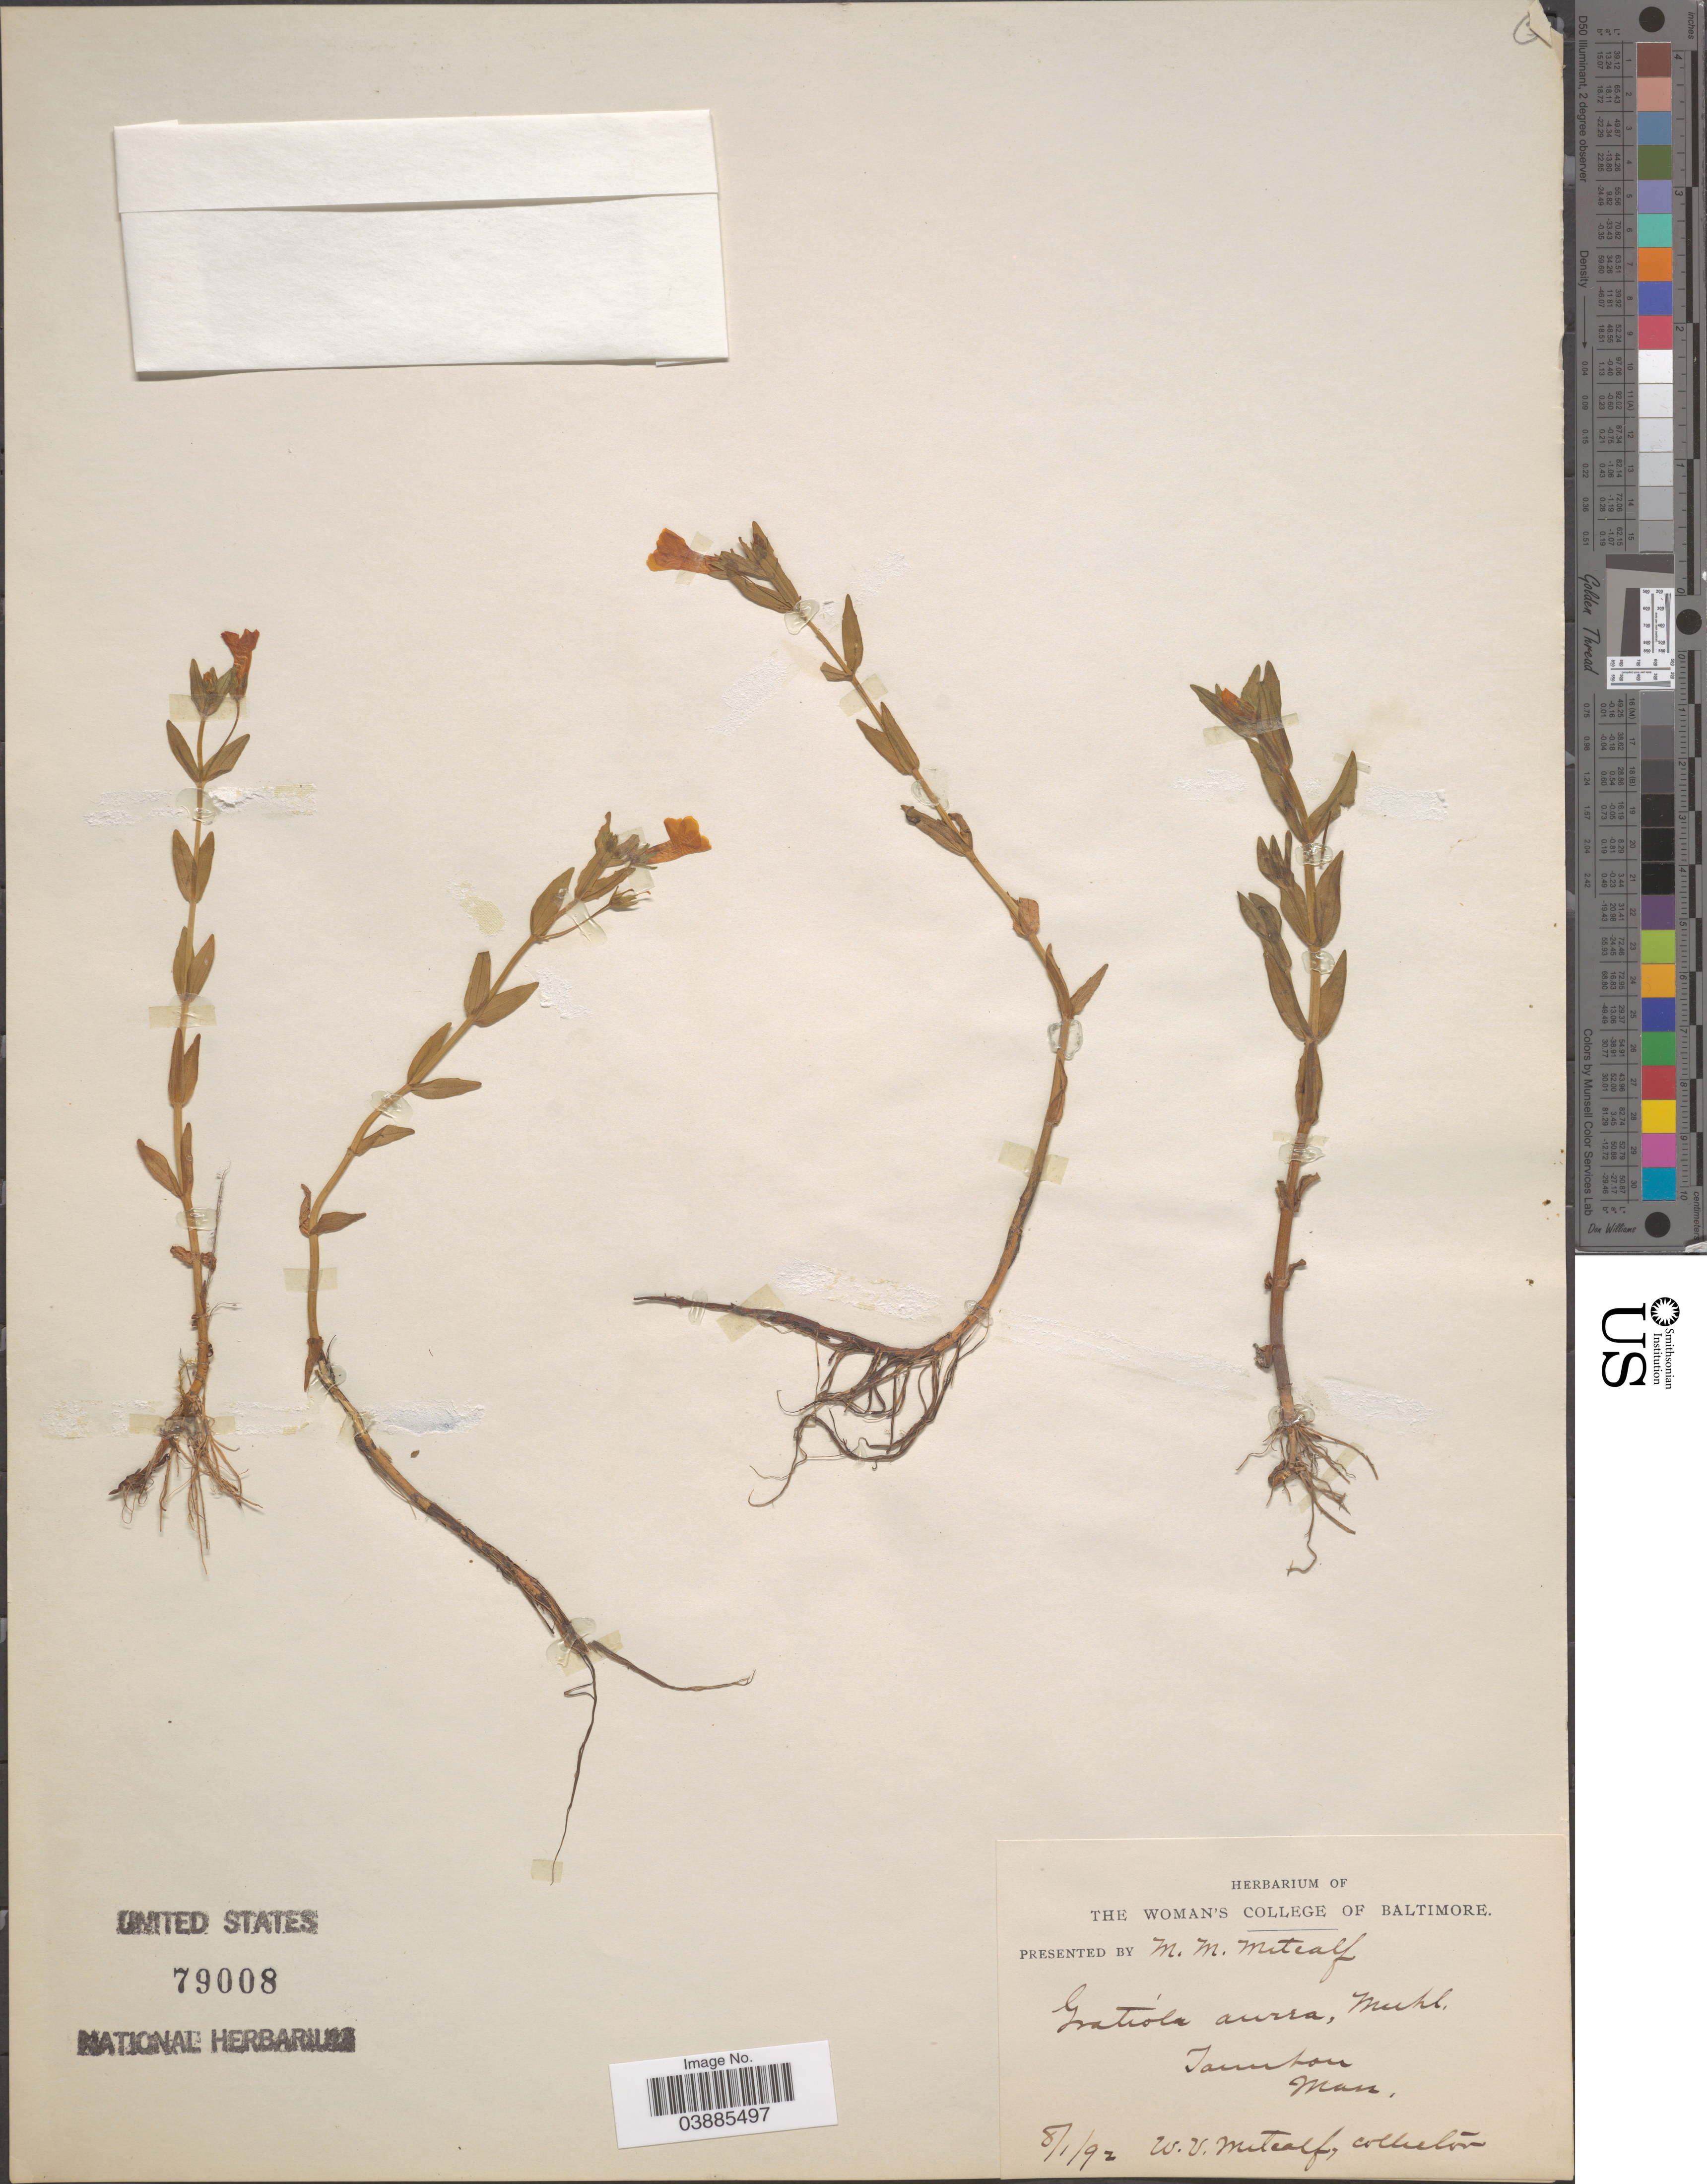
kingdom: Plantae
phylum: Tracheophyta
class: Magnoliopsida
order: Lamiales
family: Plantaginaceae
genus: Gratiola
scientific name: Gratiola aurea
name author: Pursh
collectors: W. Metcalf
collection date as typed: Transcribed d/m/y: 1/8/92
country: United States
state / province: Massachusetts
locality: Taunton.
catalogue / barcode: US 79008